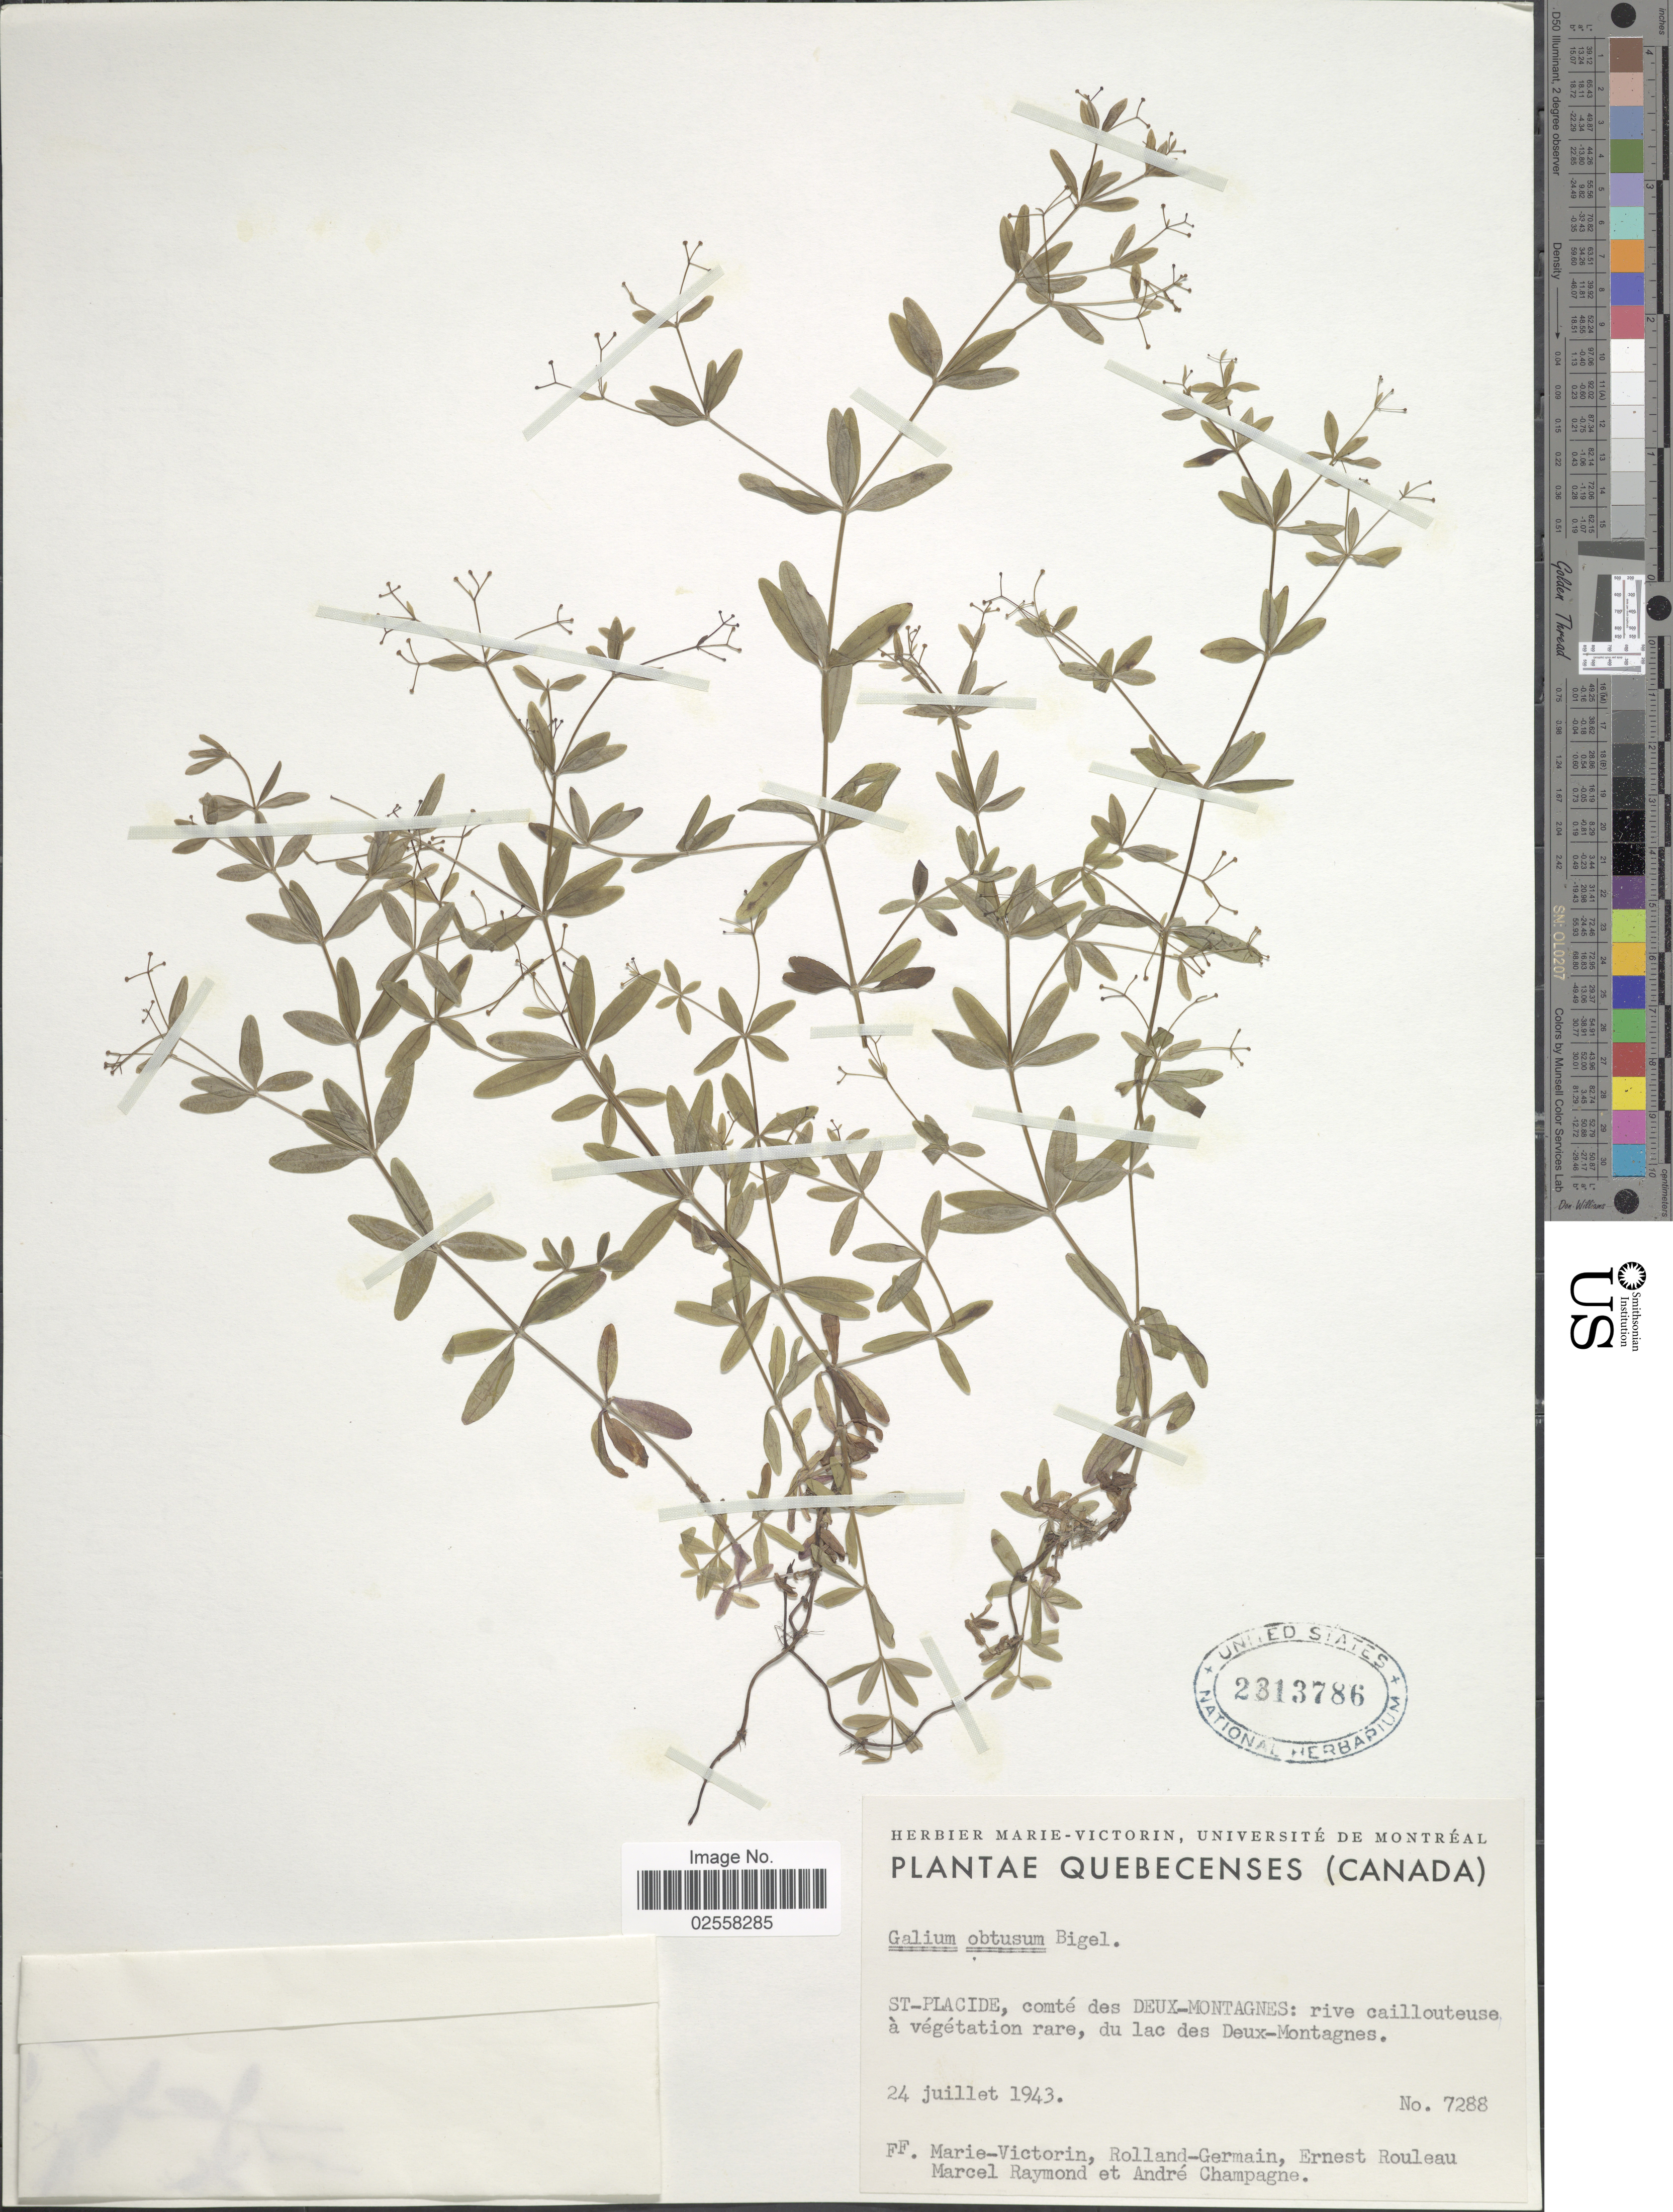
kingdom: Plantae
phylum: Tracheophyta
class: Magnoliopsida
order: Gentianales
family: Rubiaceae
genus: Galium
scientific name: Galium obtusum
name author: Bigelow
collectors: F. Marie-Victorin, Rolland-Germain, E. Rouleau, M. Raymond & A. Champagne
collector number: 7288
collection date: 1943-07-24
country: Canada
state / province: Quebec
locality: St-Placide, comte des Deux-Montagnes, du lac des Deux-Montagnes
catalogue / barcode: US 2813786